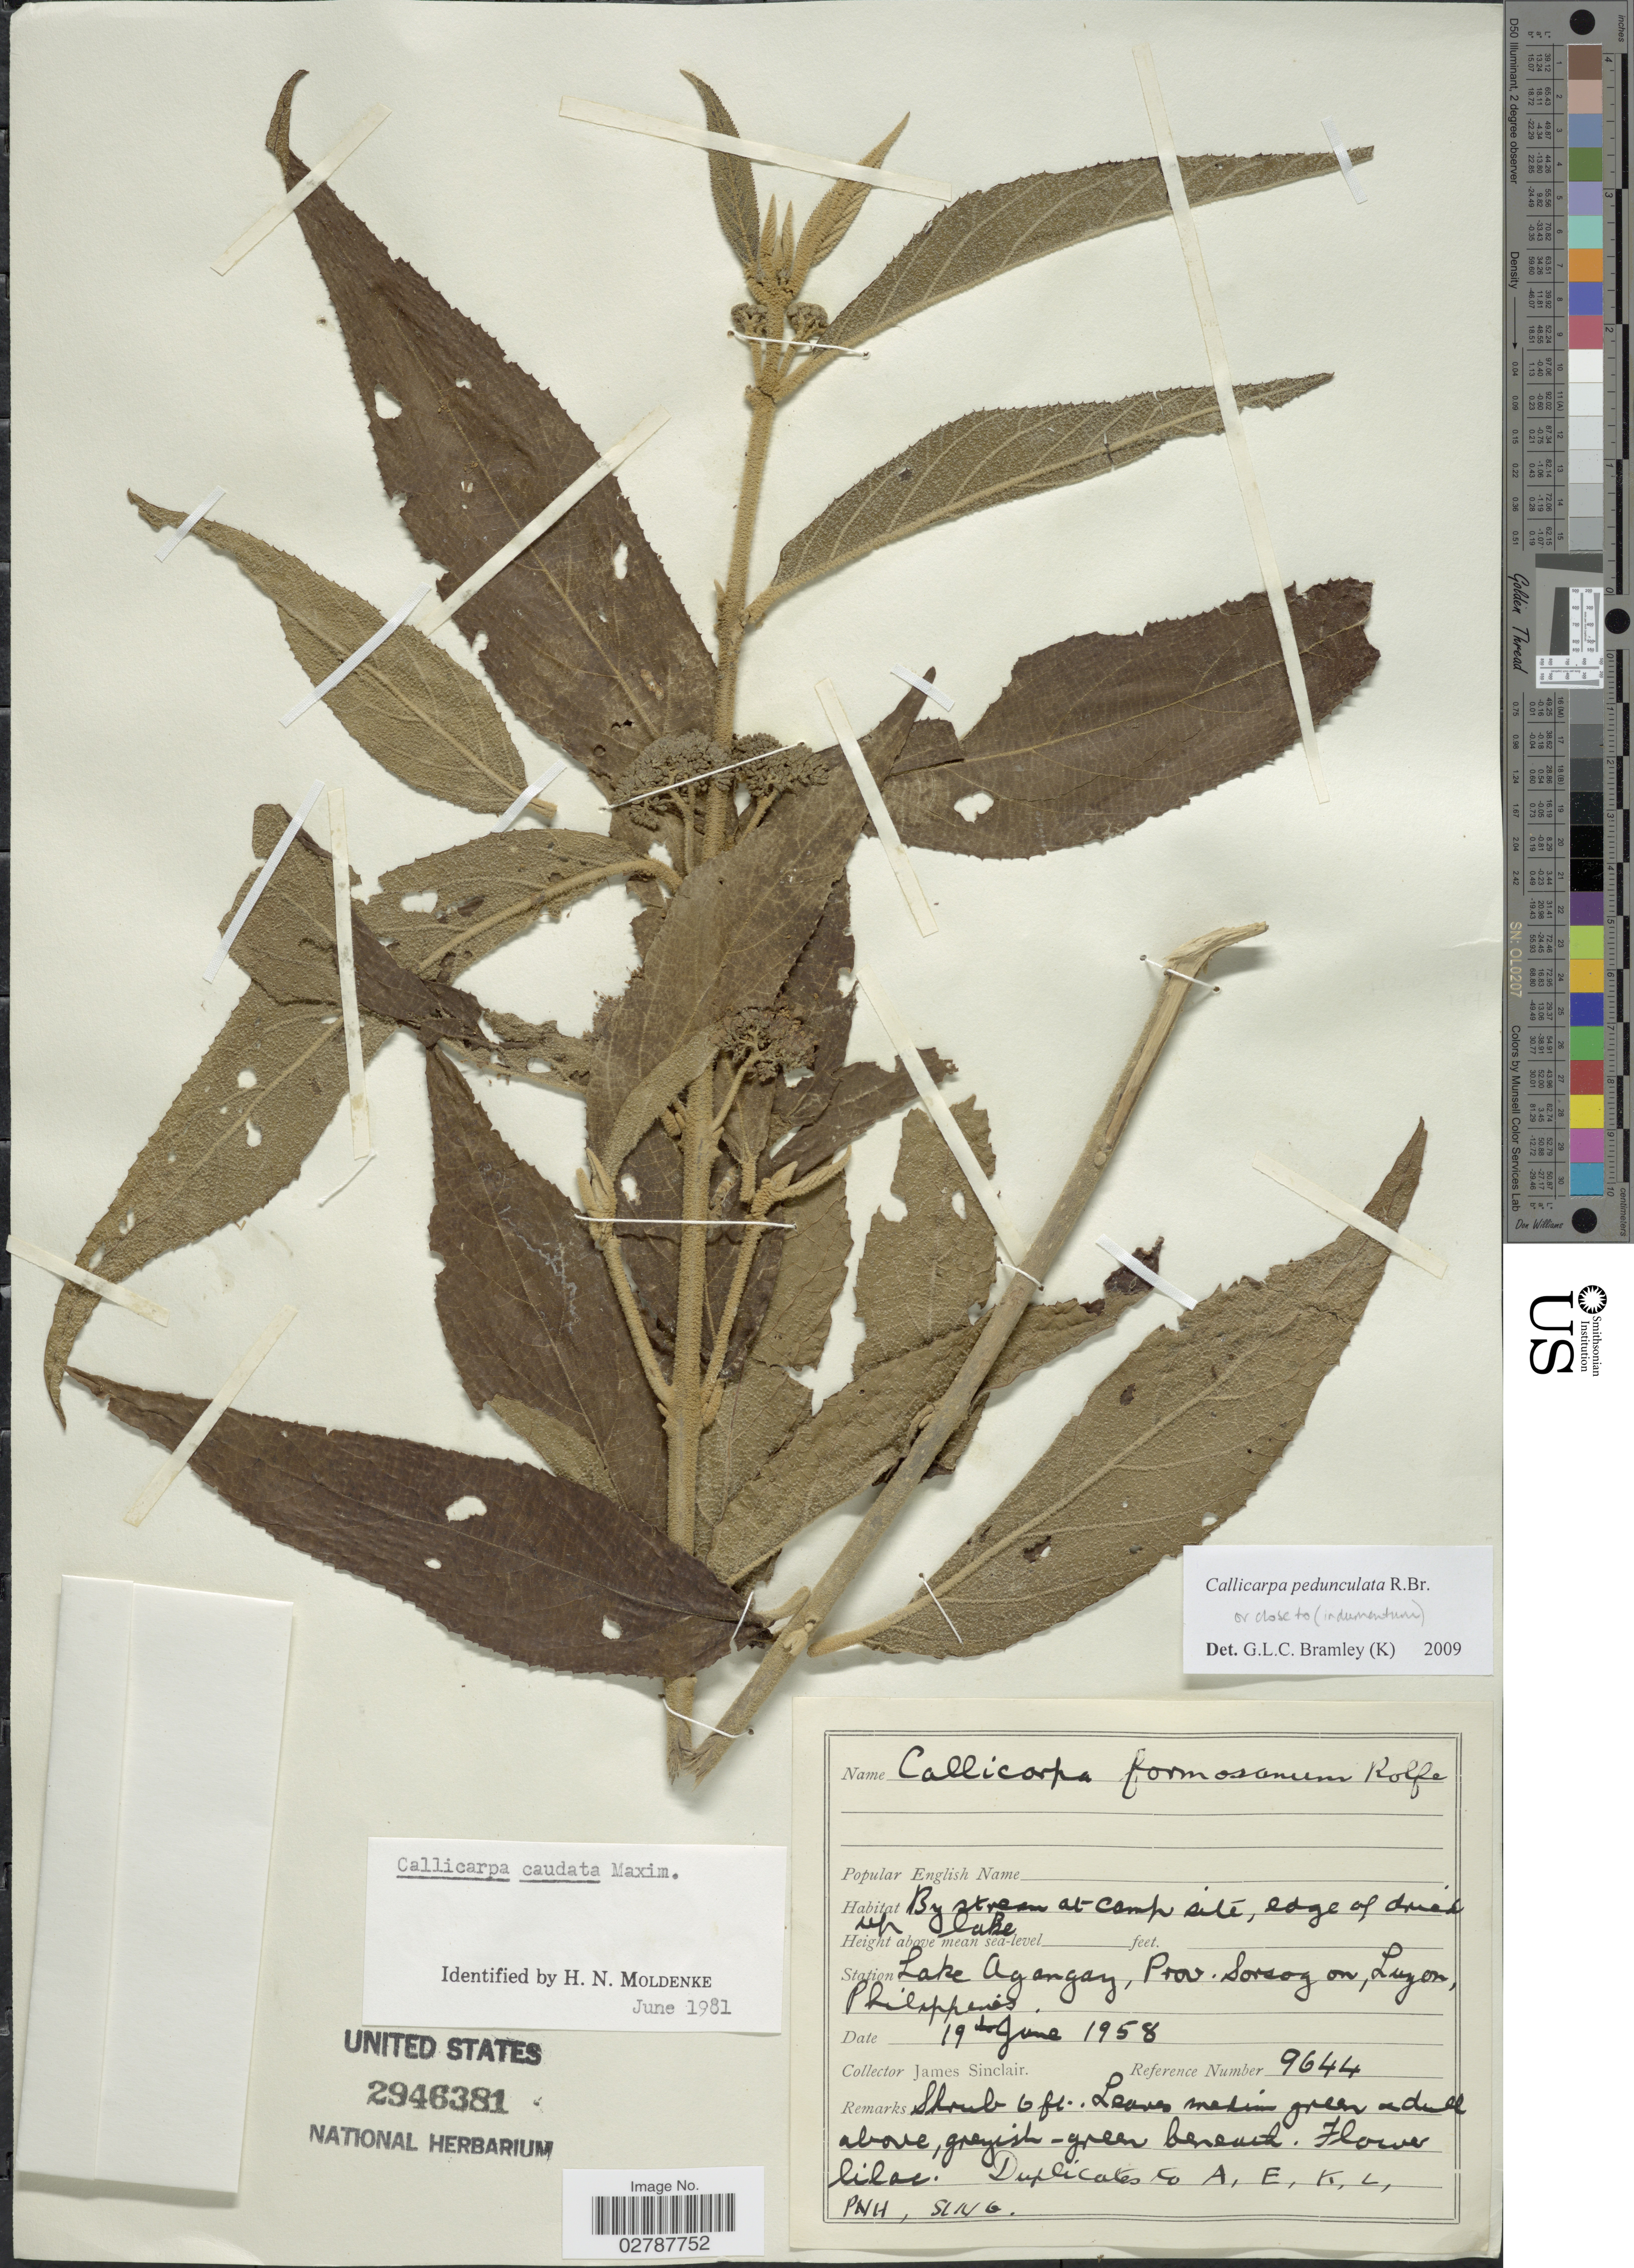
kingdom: Plantae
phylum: Tracheophyta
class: Magnoliopsida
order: Lamiales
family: Lamiaceae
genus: Callicarpa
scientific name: Callicarpa pedunculata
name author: R. Br.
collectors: J. Sinclair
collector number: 9644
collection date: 1958-06-19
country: Philippines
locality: Lake Agangay, Prov. Sorsog on, Luzon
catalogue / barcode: US 2946381